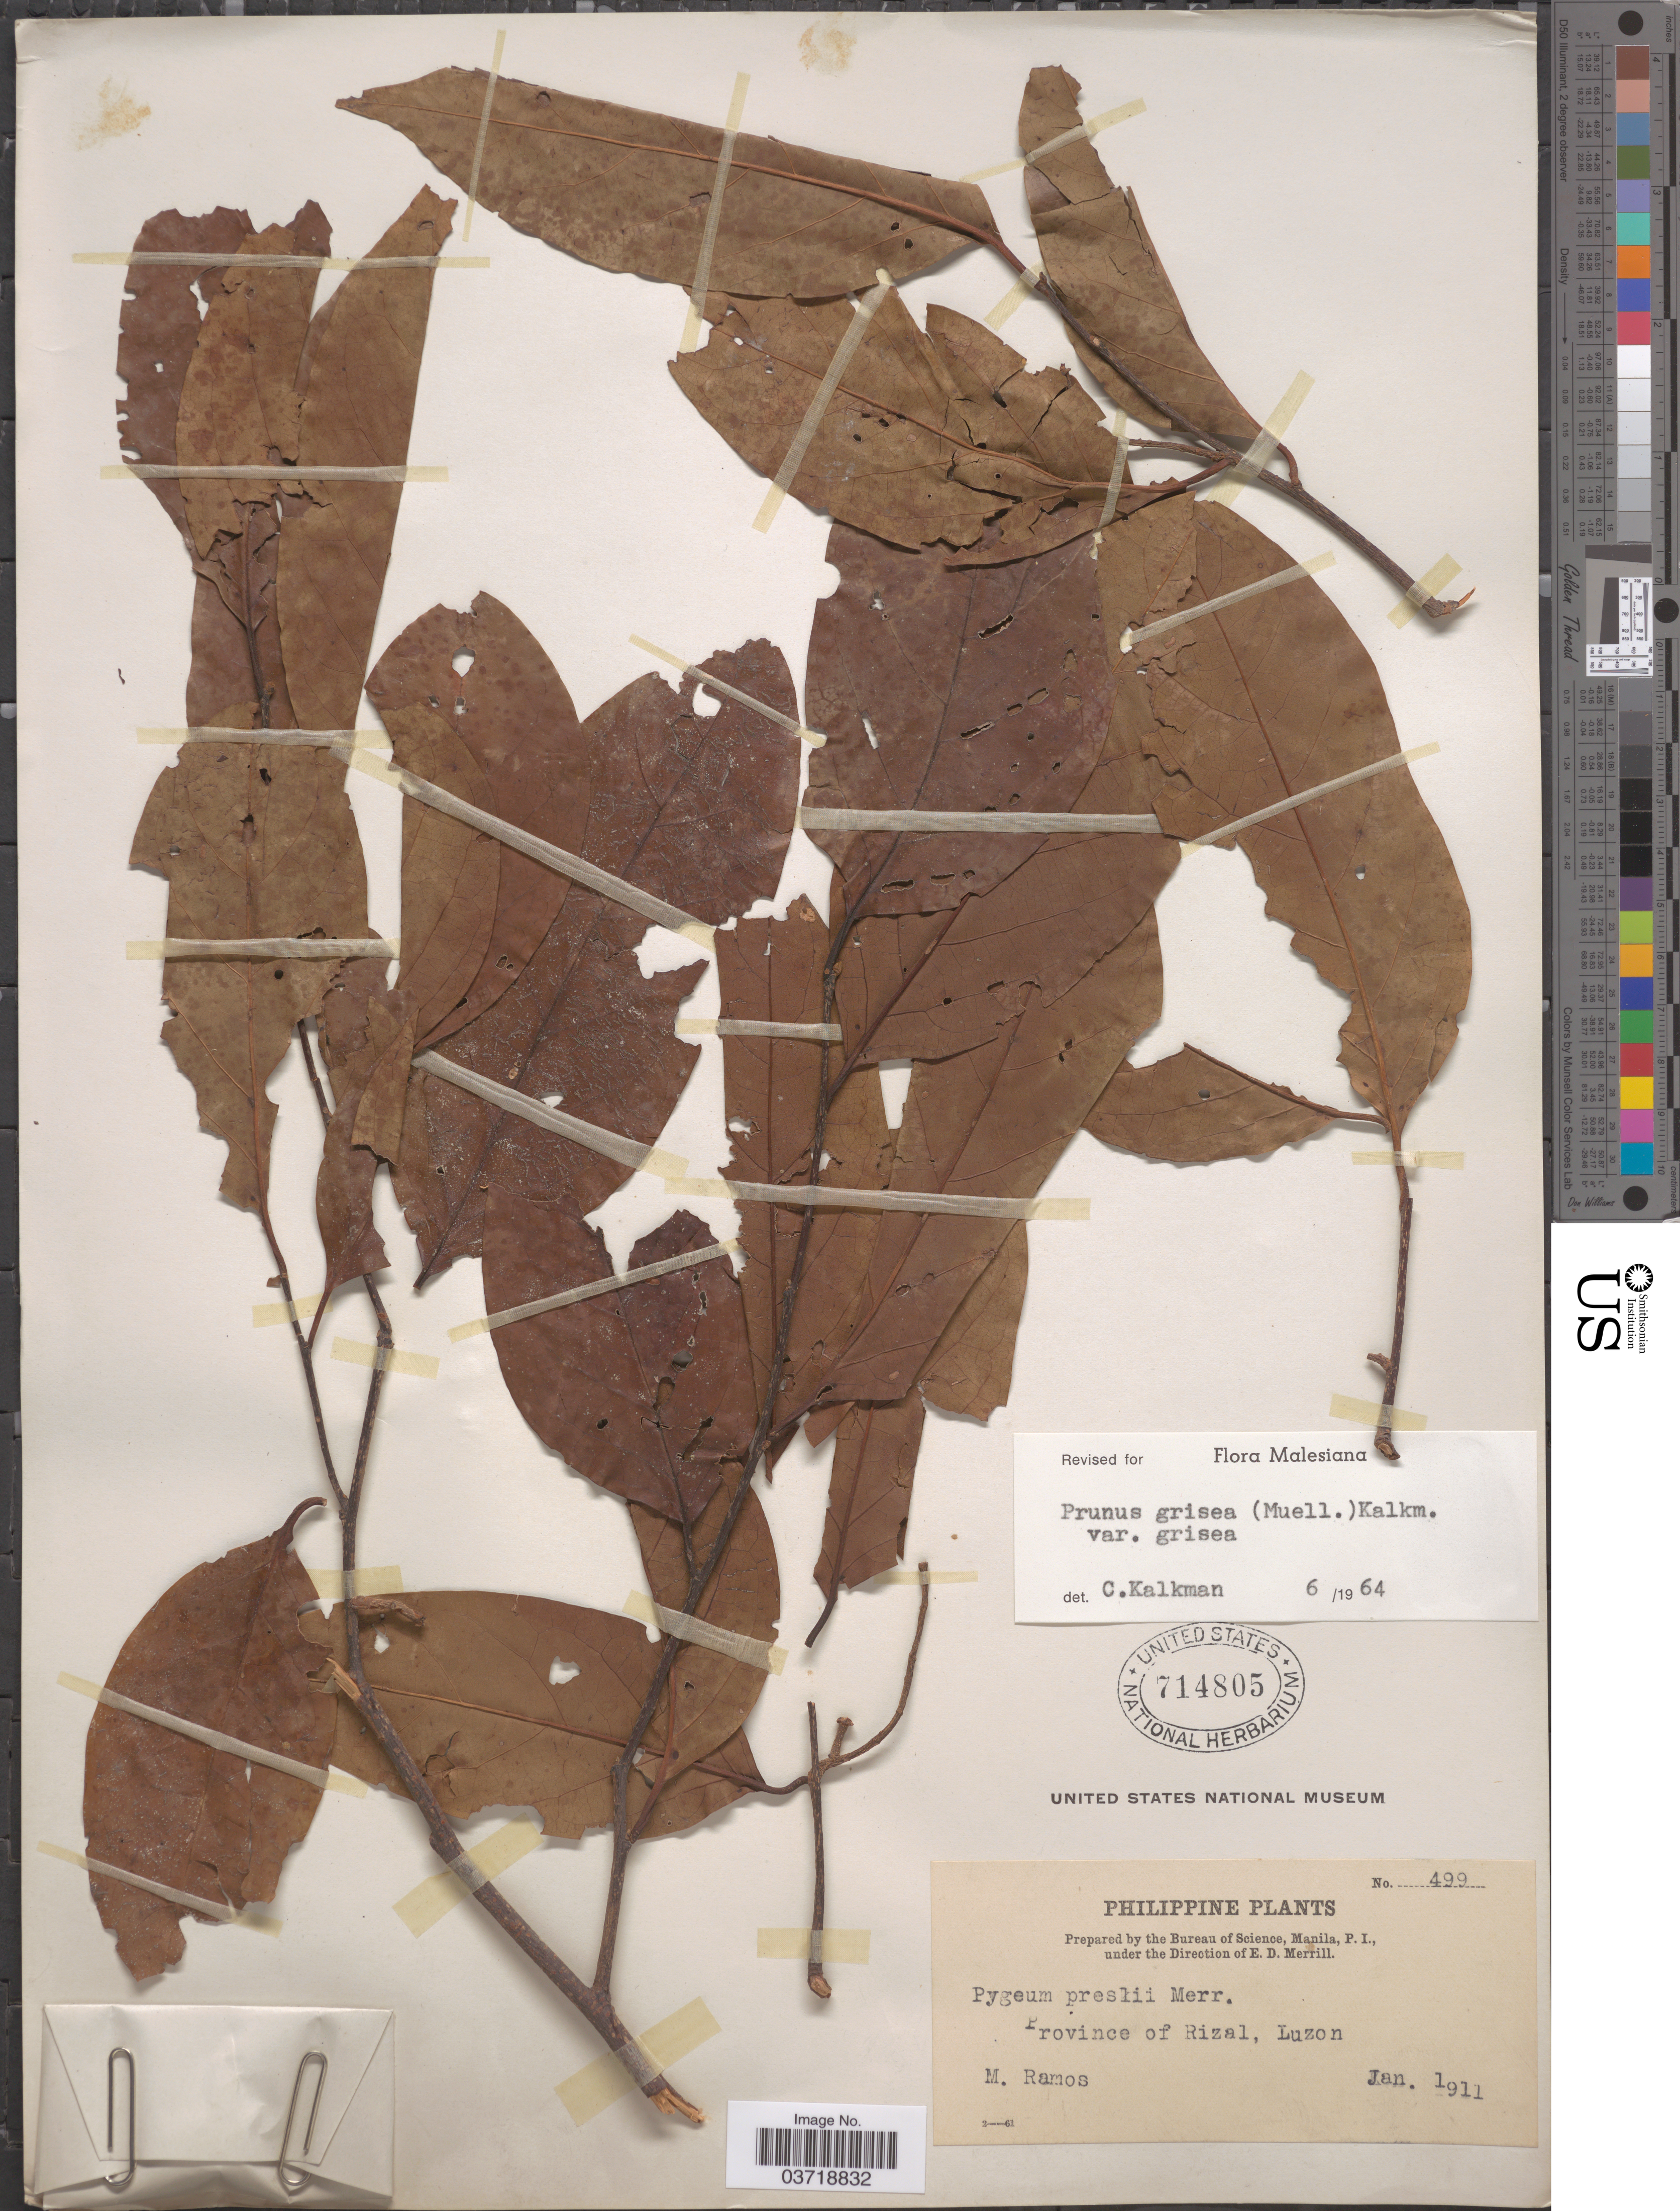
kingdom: Plantae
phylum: Tracheophyta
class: Magnoliopsida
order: Rosales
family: Rosaceae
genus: Prunus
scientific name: Prunus grisea var. grisea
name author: (Blume ex K. Müller) Kalkman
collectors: M. Ramos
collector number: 499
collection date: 1911-01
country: Philippines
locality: Province of Rizal, Luzon.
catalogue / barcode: US 714805